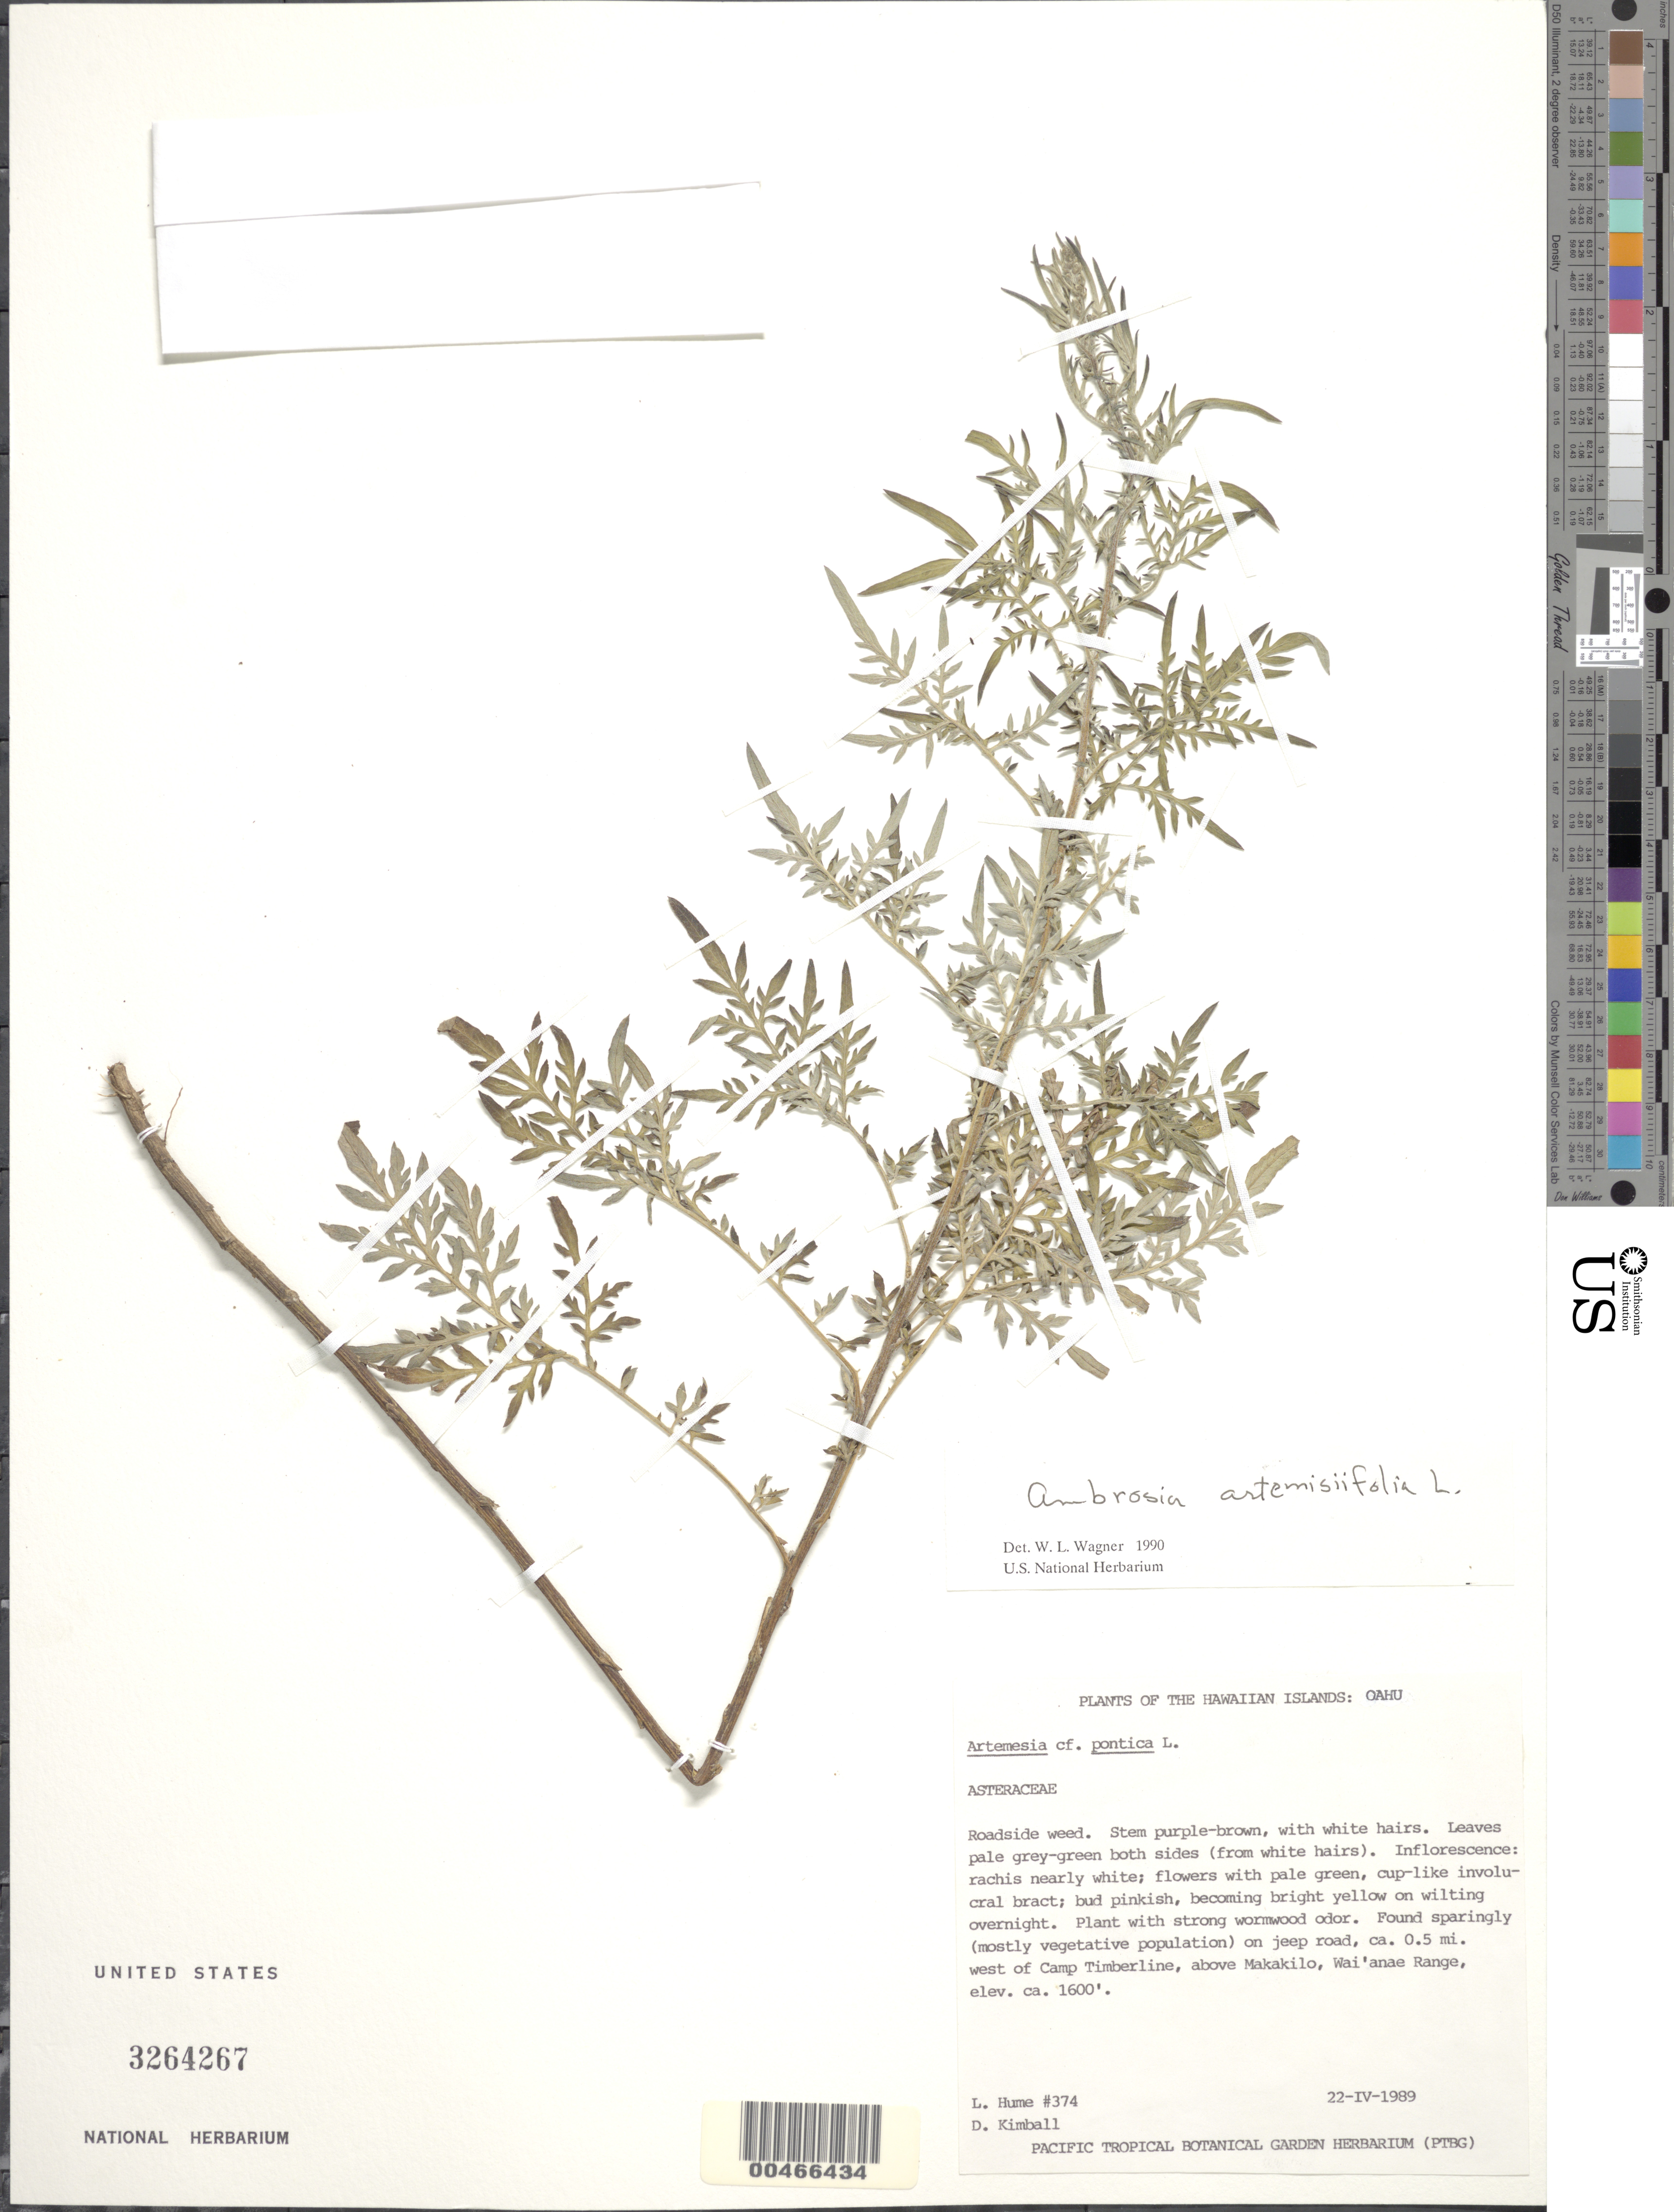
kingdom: Plantae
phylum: Tracheophyta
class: Magnoliopsida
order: Asterales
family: Asteraceae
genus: Ambrosia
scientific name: Ambrosia artemisiifolia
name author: L.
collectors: L. Hume & D. Kimball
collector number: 374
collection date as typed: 22 Apr 1989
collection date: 1989-04-22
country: United States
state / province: Hawaii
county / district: Honolulu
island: Oahu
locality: on jeep road, ca. 0.5 mi W of Camp Timberline, above Makakilo, Wai'anae Range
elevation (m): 488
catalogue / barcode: US 3264267